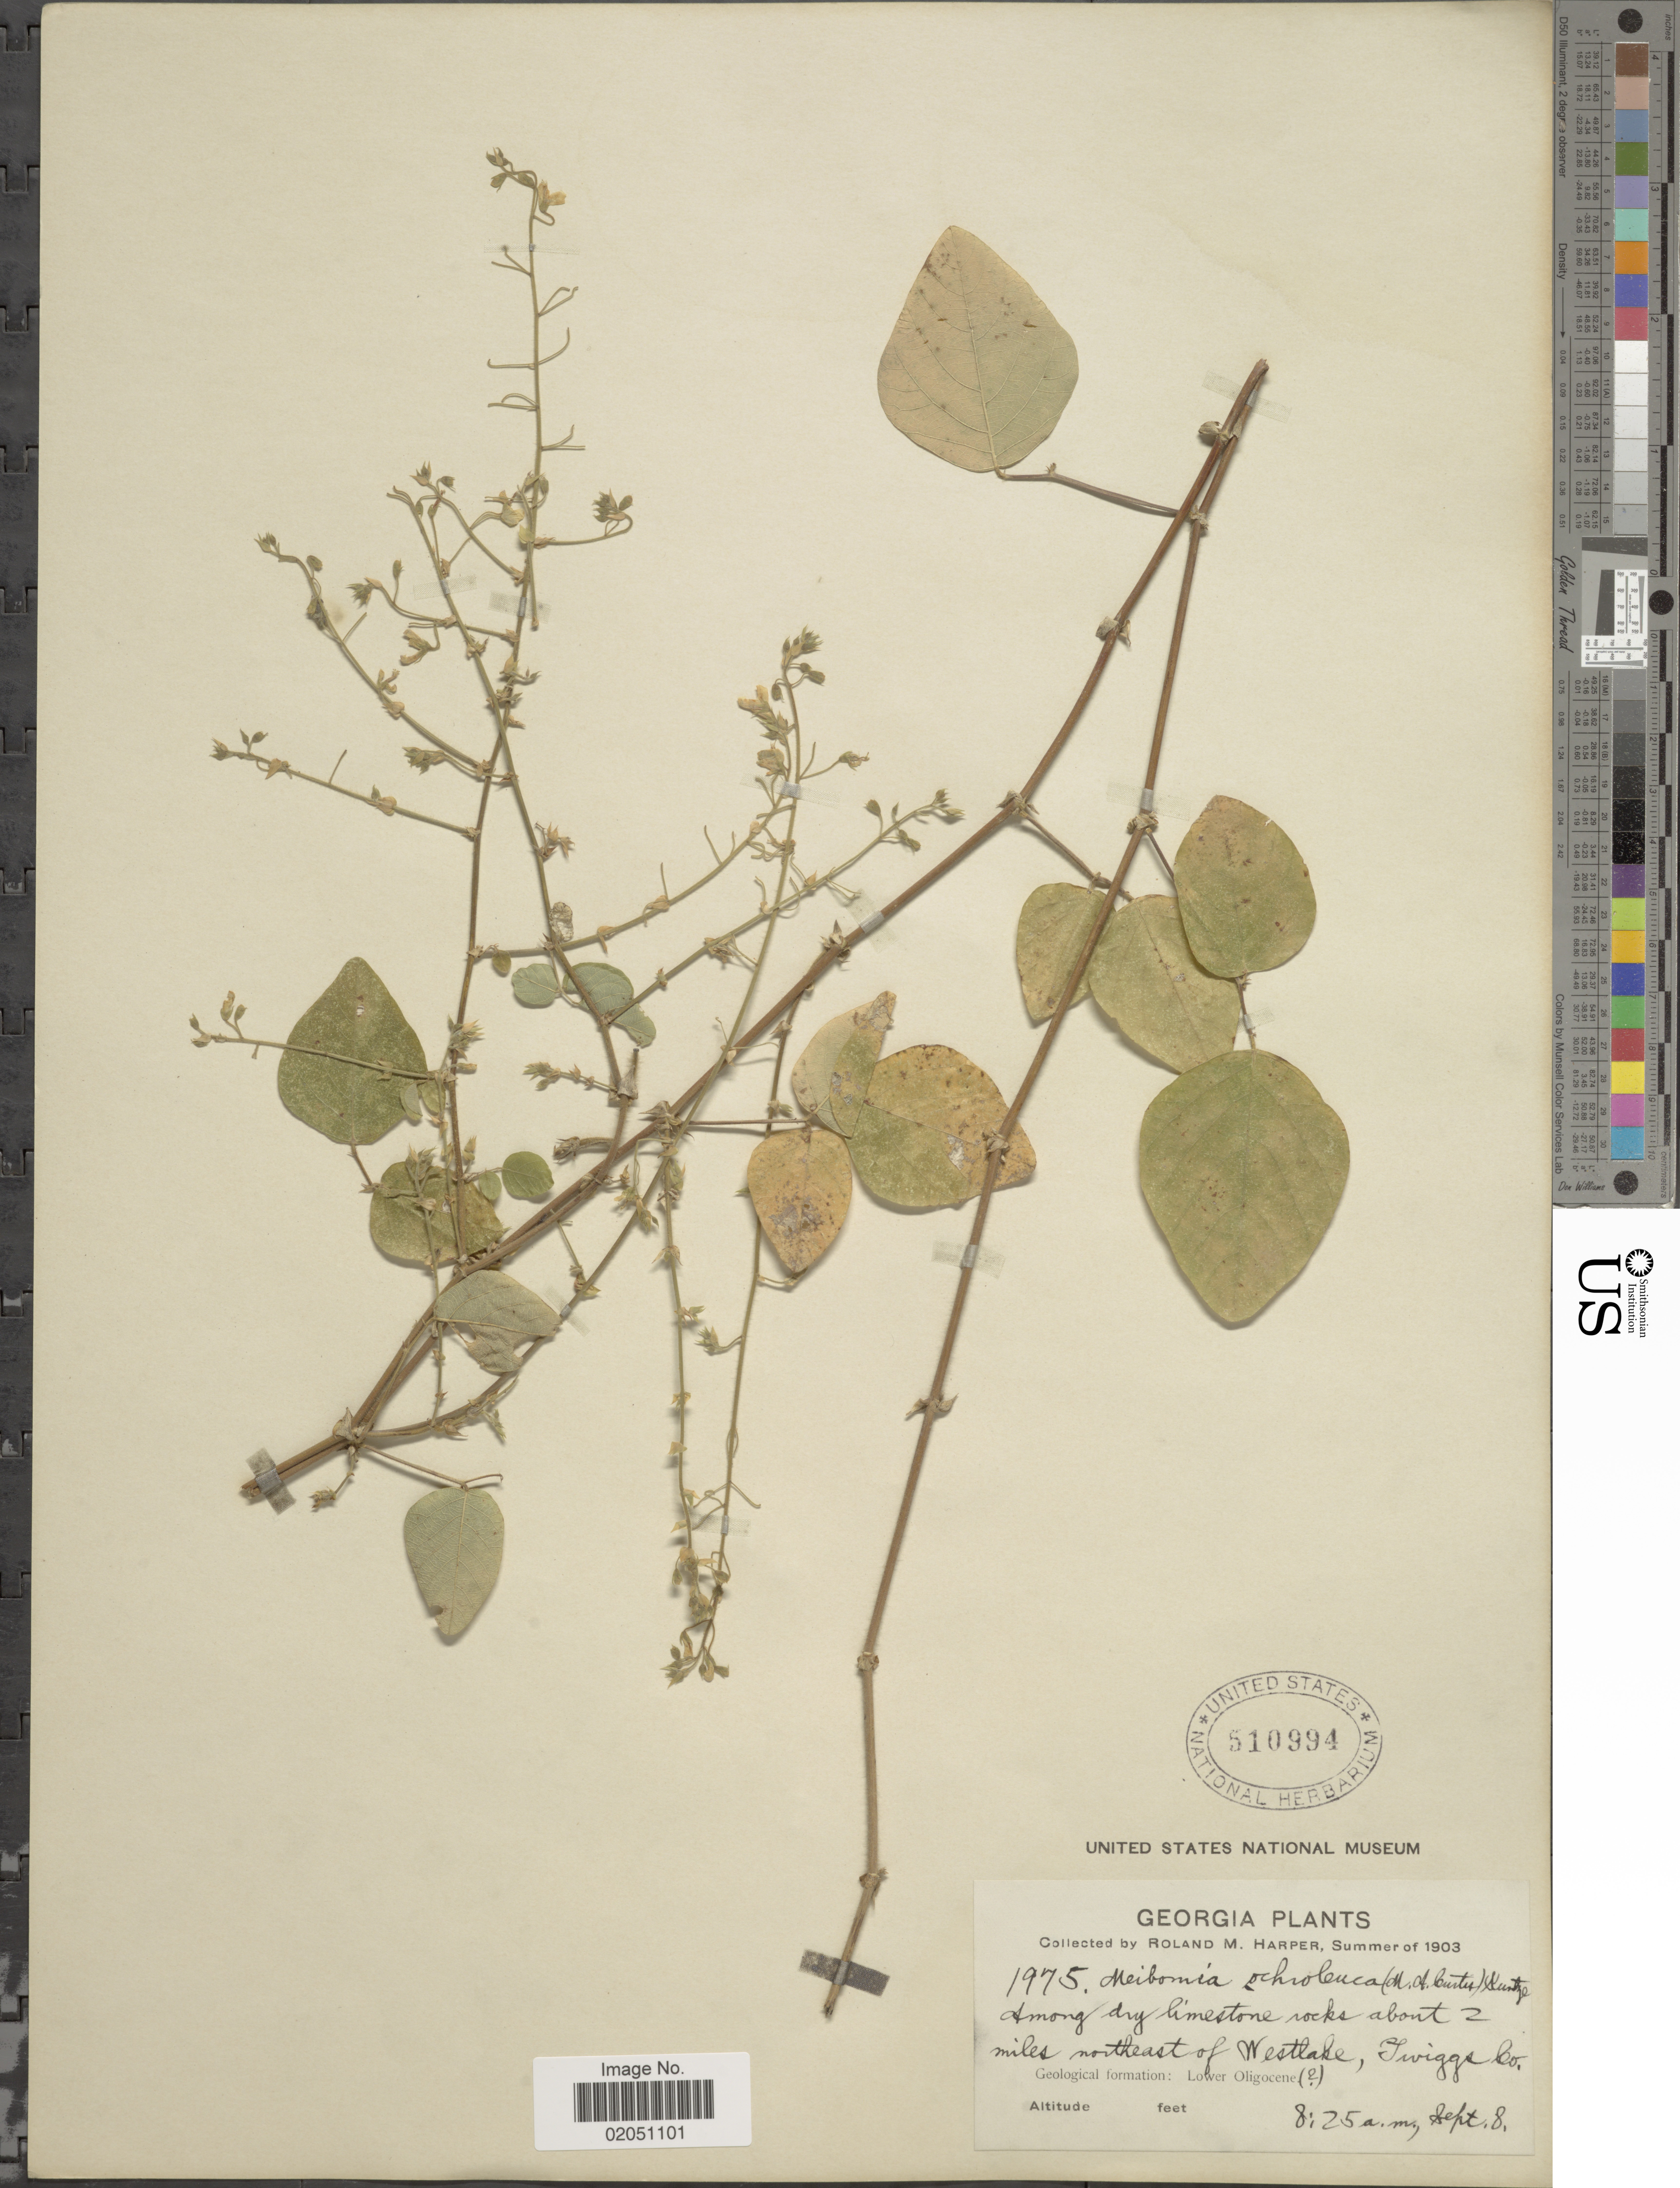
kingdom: Plantae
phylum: Tracheophyta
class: Magnoliopsida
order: Fabales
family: Fabaceae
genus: Desmodium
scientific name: Desmodium ochroleucum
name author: M.A. Curtis ex Canby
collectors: R. M. Harper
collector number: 1975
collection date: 1903-09-08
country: United States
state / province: Georgia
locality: Among dry limestone rocks about 2 miles northeast of Westlake, Twiggs Co, Geological formation: Lower Oligocene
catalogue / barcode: US 510994